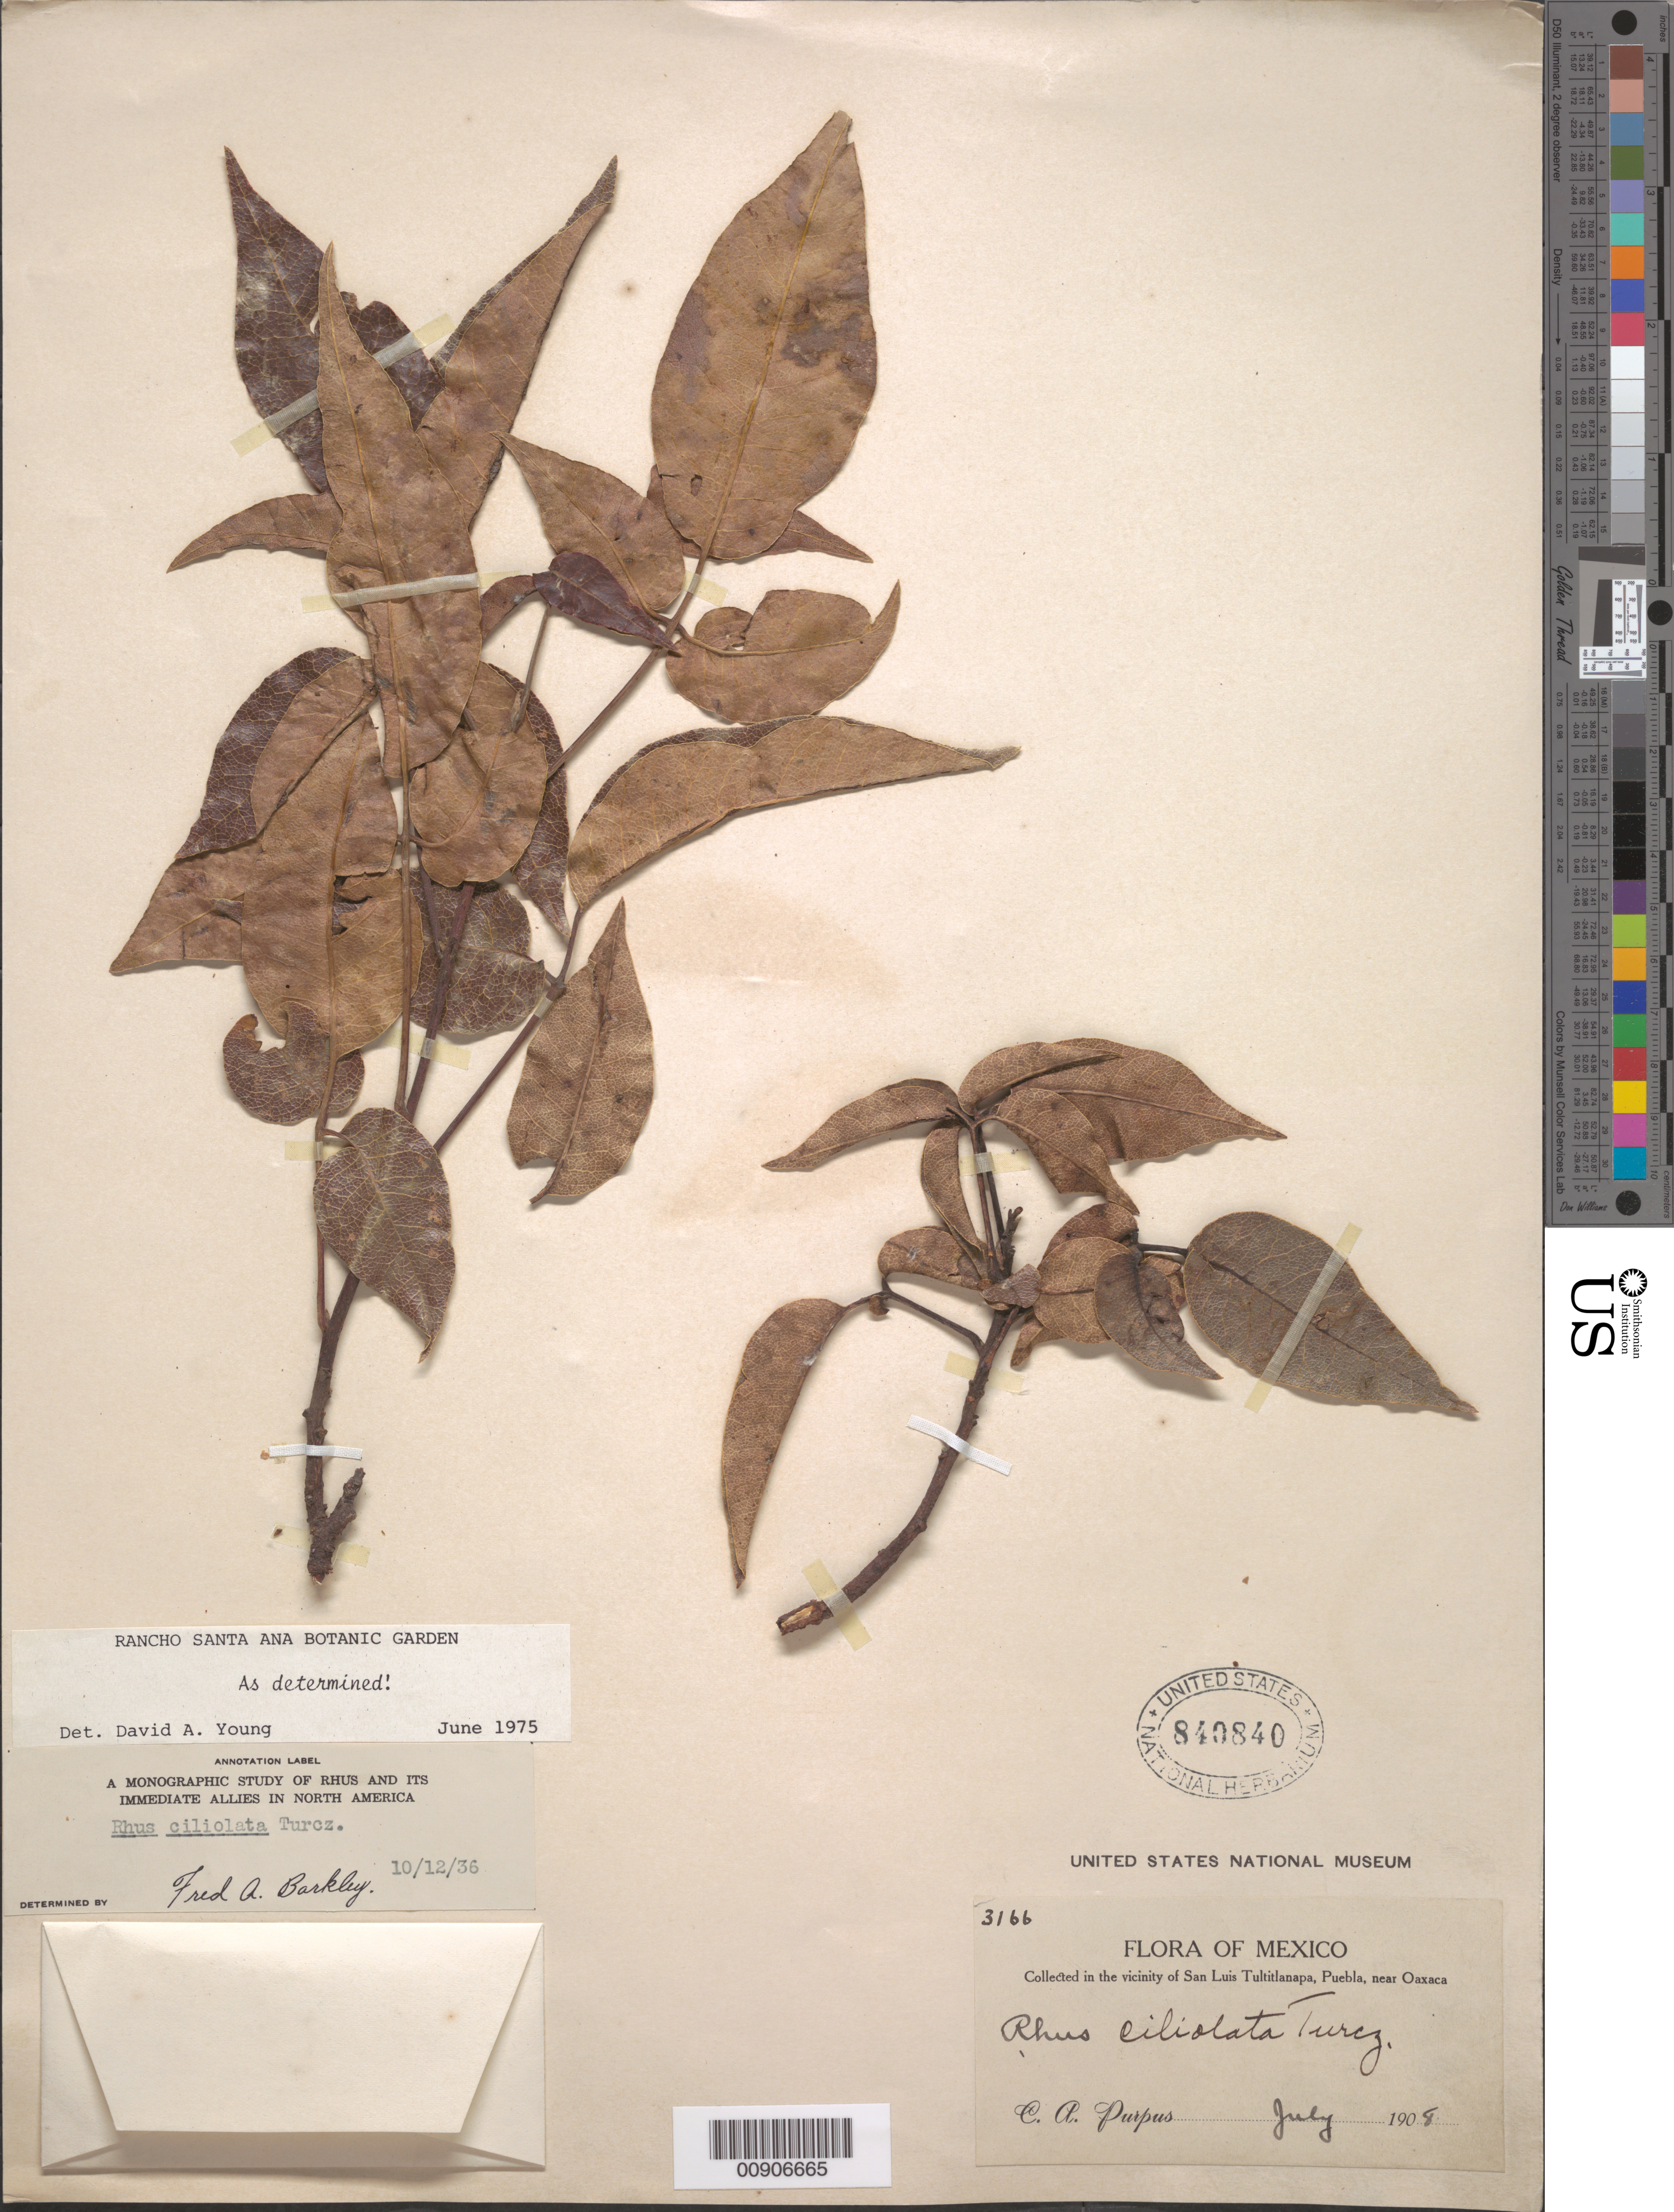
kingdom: Plantae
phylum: Tracheophyta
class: Magnoliopsida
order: Sapindales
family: Anacardiaceae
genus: Rhus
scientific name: Rhus oaxacana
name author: Loes.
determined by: Mitchell, John D.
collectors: C. A. Purpus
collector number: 3166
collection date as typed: Jul 1908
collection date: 1908-07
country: Mexico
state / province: Puebla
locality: In the vicinity of San Luis Tultitlanapa, Puebla, near Oaxaca.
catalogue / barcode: US 840840